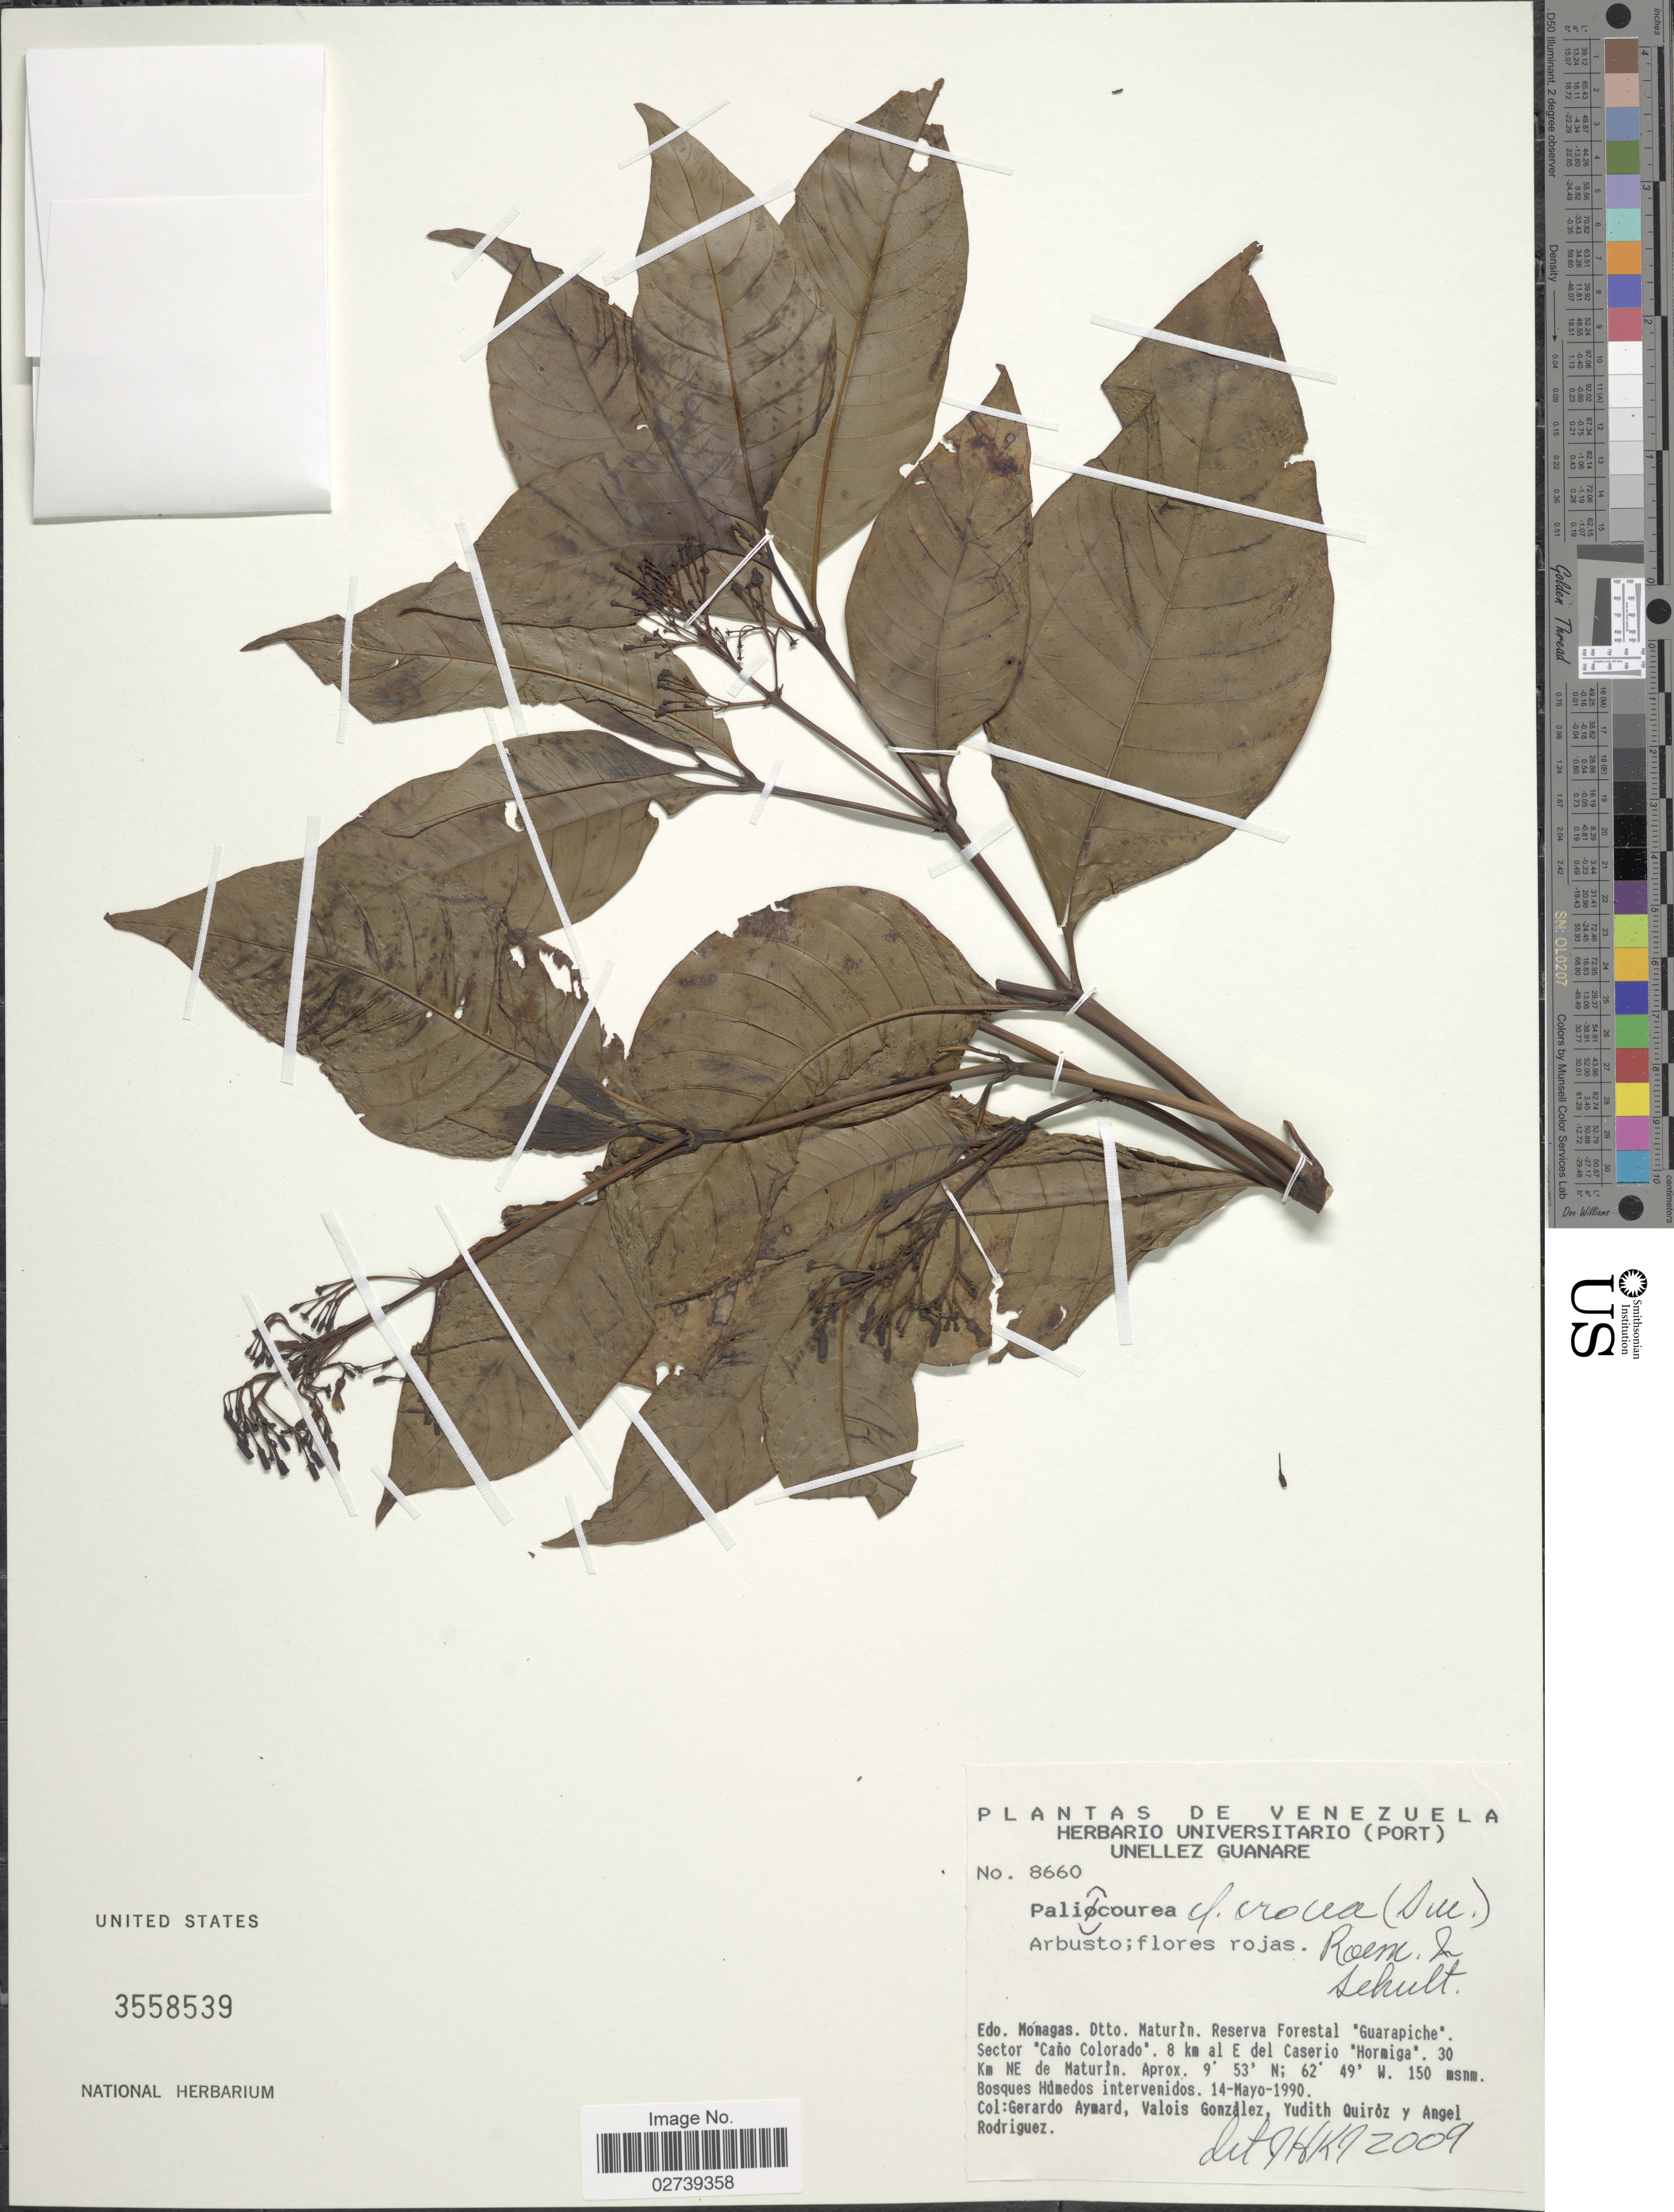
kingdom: Plantae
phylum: Tracheophyta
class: Magnoliopsida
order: Gentianales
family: Rubiaceae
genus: Palicourea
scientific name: Palicourea crocea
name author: (Sw.) Schult.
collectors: G. A. Aymard, V. González, Y. Quiróz & A. Rodriguez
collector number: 8660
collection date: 1990-05-14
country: Venezuela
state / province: Monagas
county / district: Maturin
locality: Dtto. Maturin, Reserva Forestal "Guarapiche", Sector "Cano Colorado", 8 km al E del Caserio "Hormiga", 30 Km NE de Maturin.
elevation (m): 150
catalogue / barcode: US 3558539